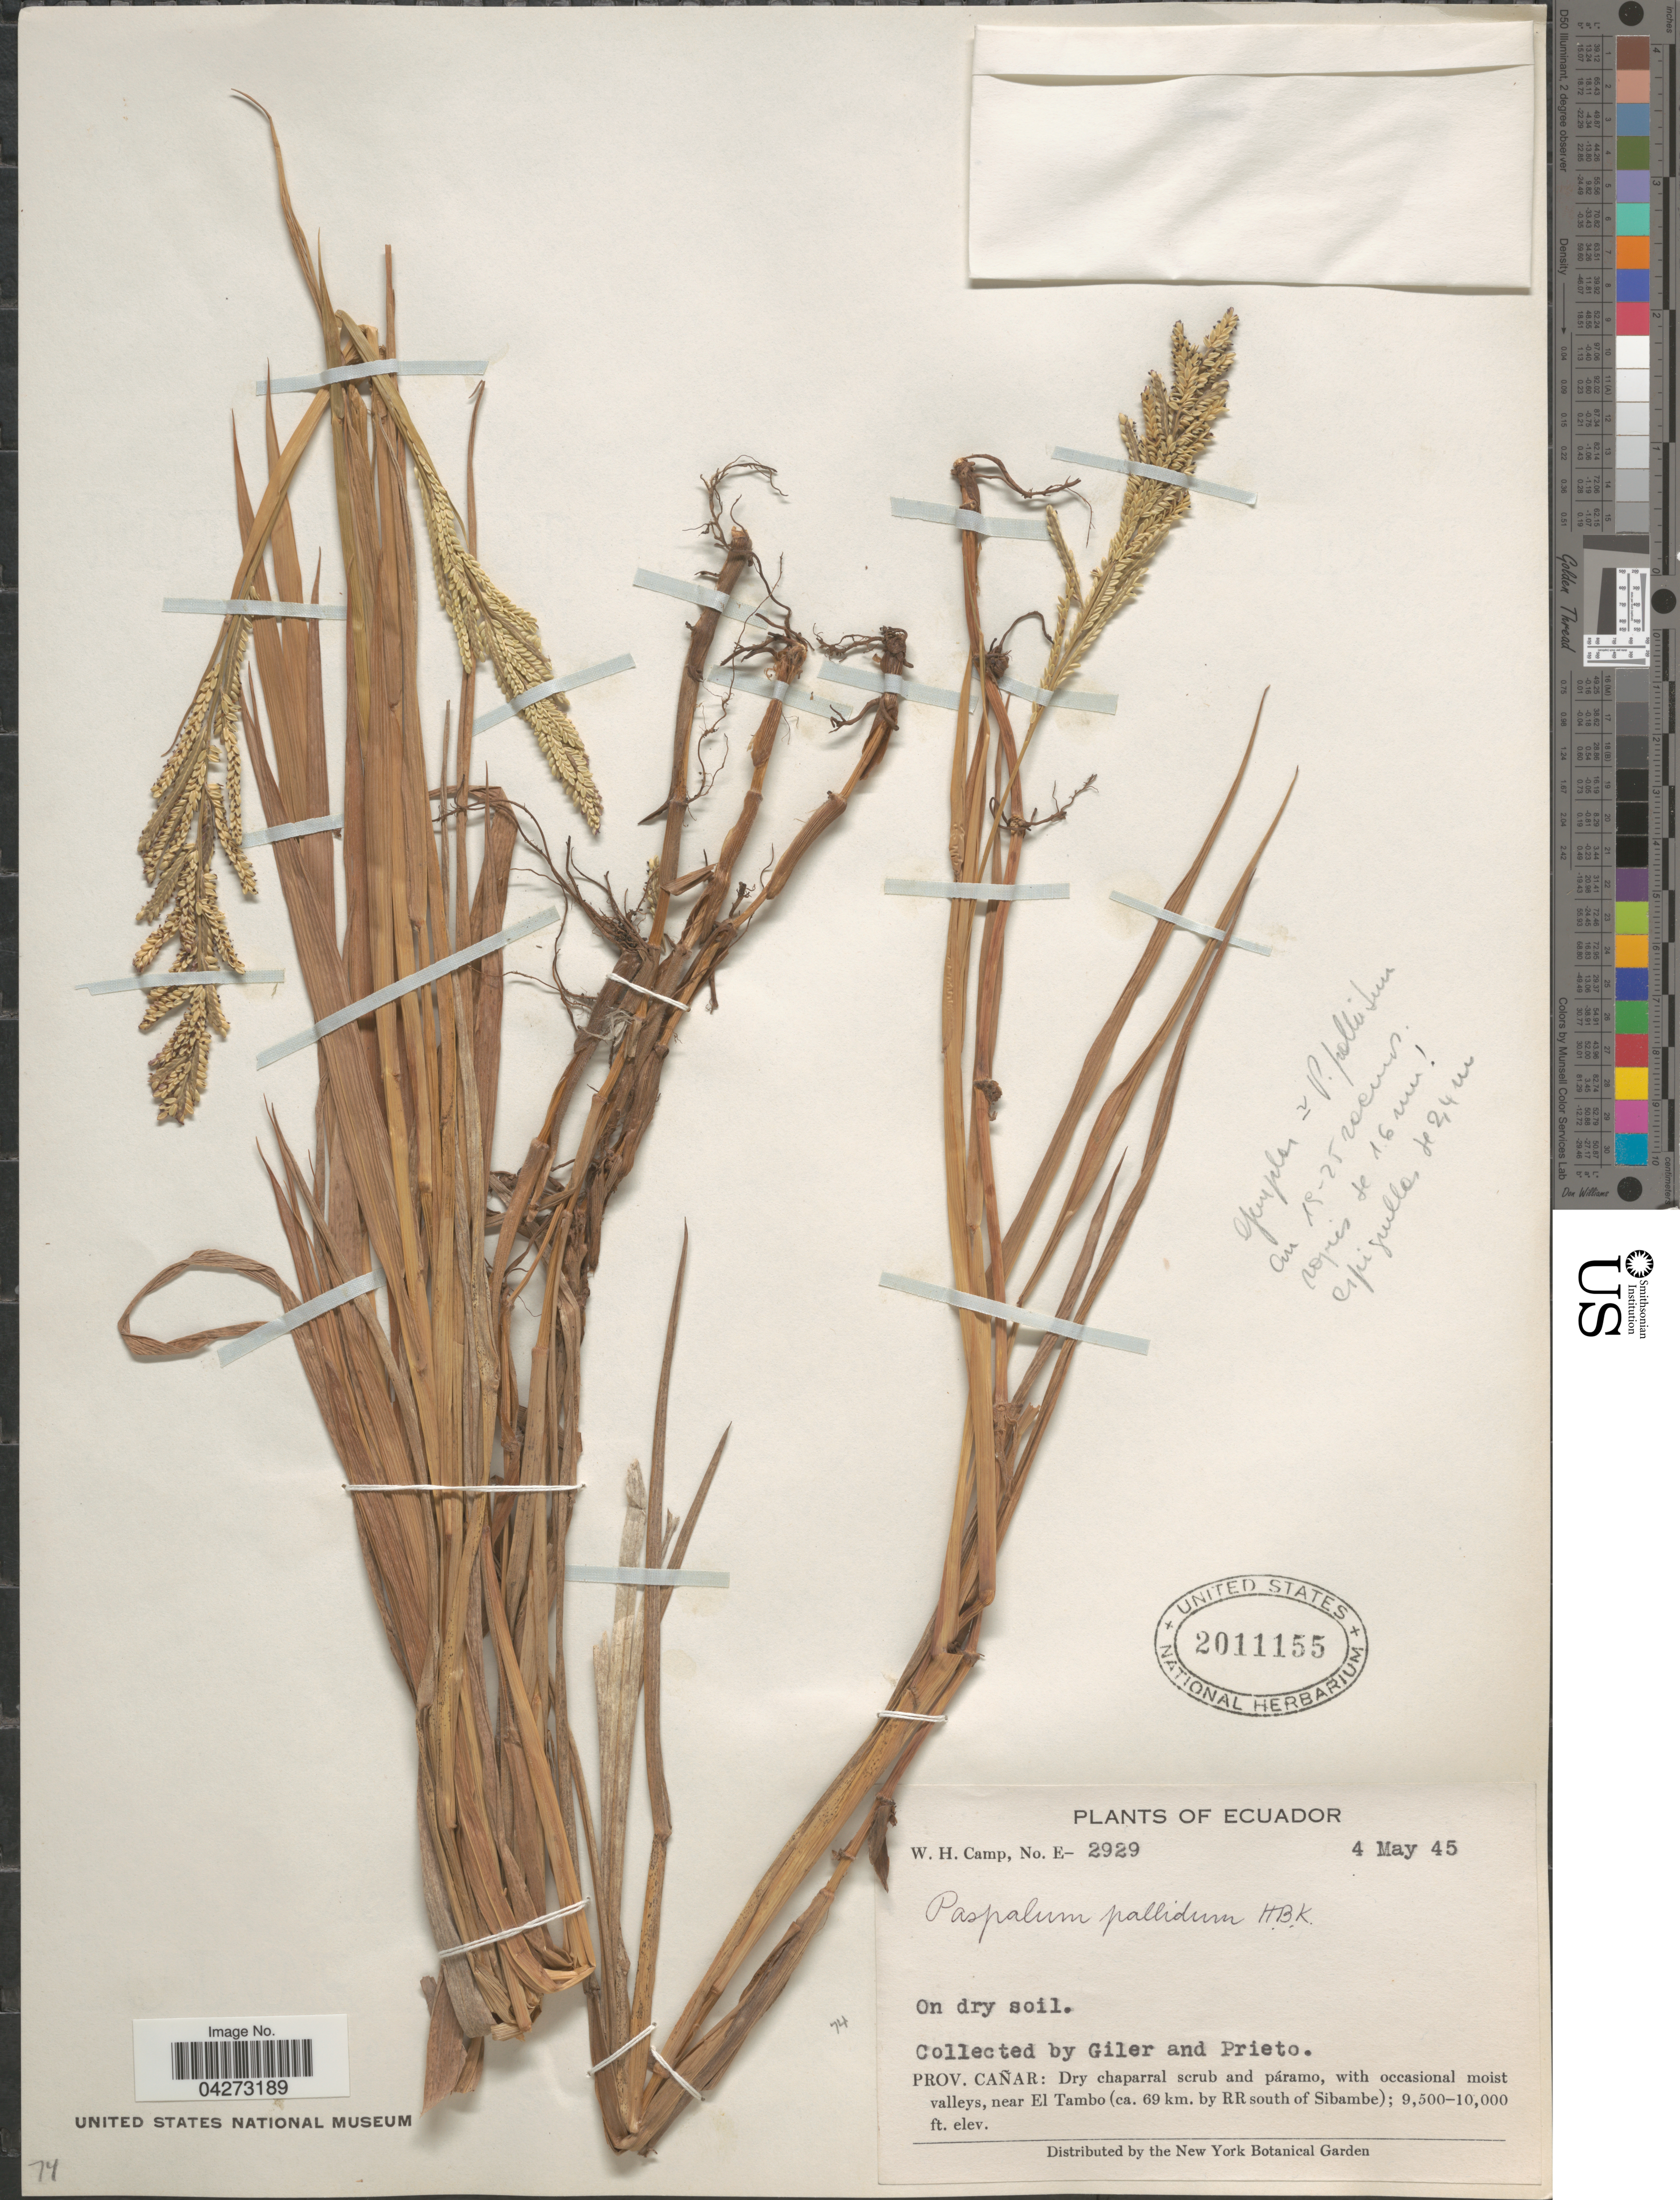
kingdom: Plantae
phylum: Tracheophyta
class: Liliopsida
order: Poales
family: Poaceae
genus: Paspalum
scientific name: Paspalum pallidum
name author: Kunth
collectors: Giler, -- & -. Prieto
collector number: E-2929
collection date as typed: Transcribed d/m/y: 4/5/45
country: Ecuador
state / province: Cañar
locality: Near El Tambo (ca. 69 km. by RR south of Sibambe).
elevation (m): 2896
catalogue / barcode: US 2011155